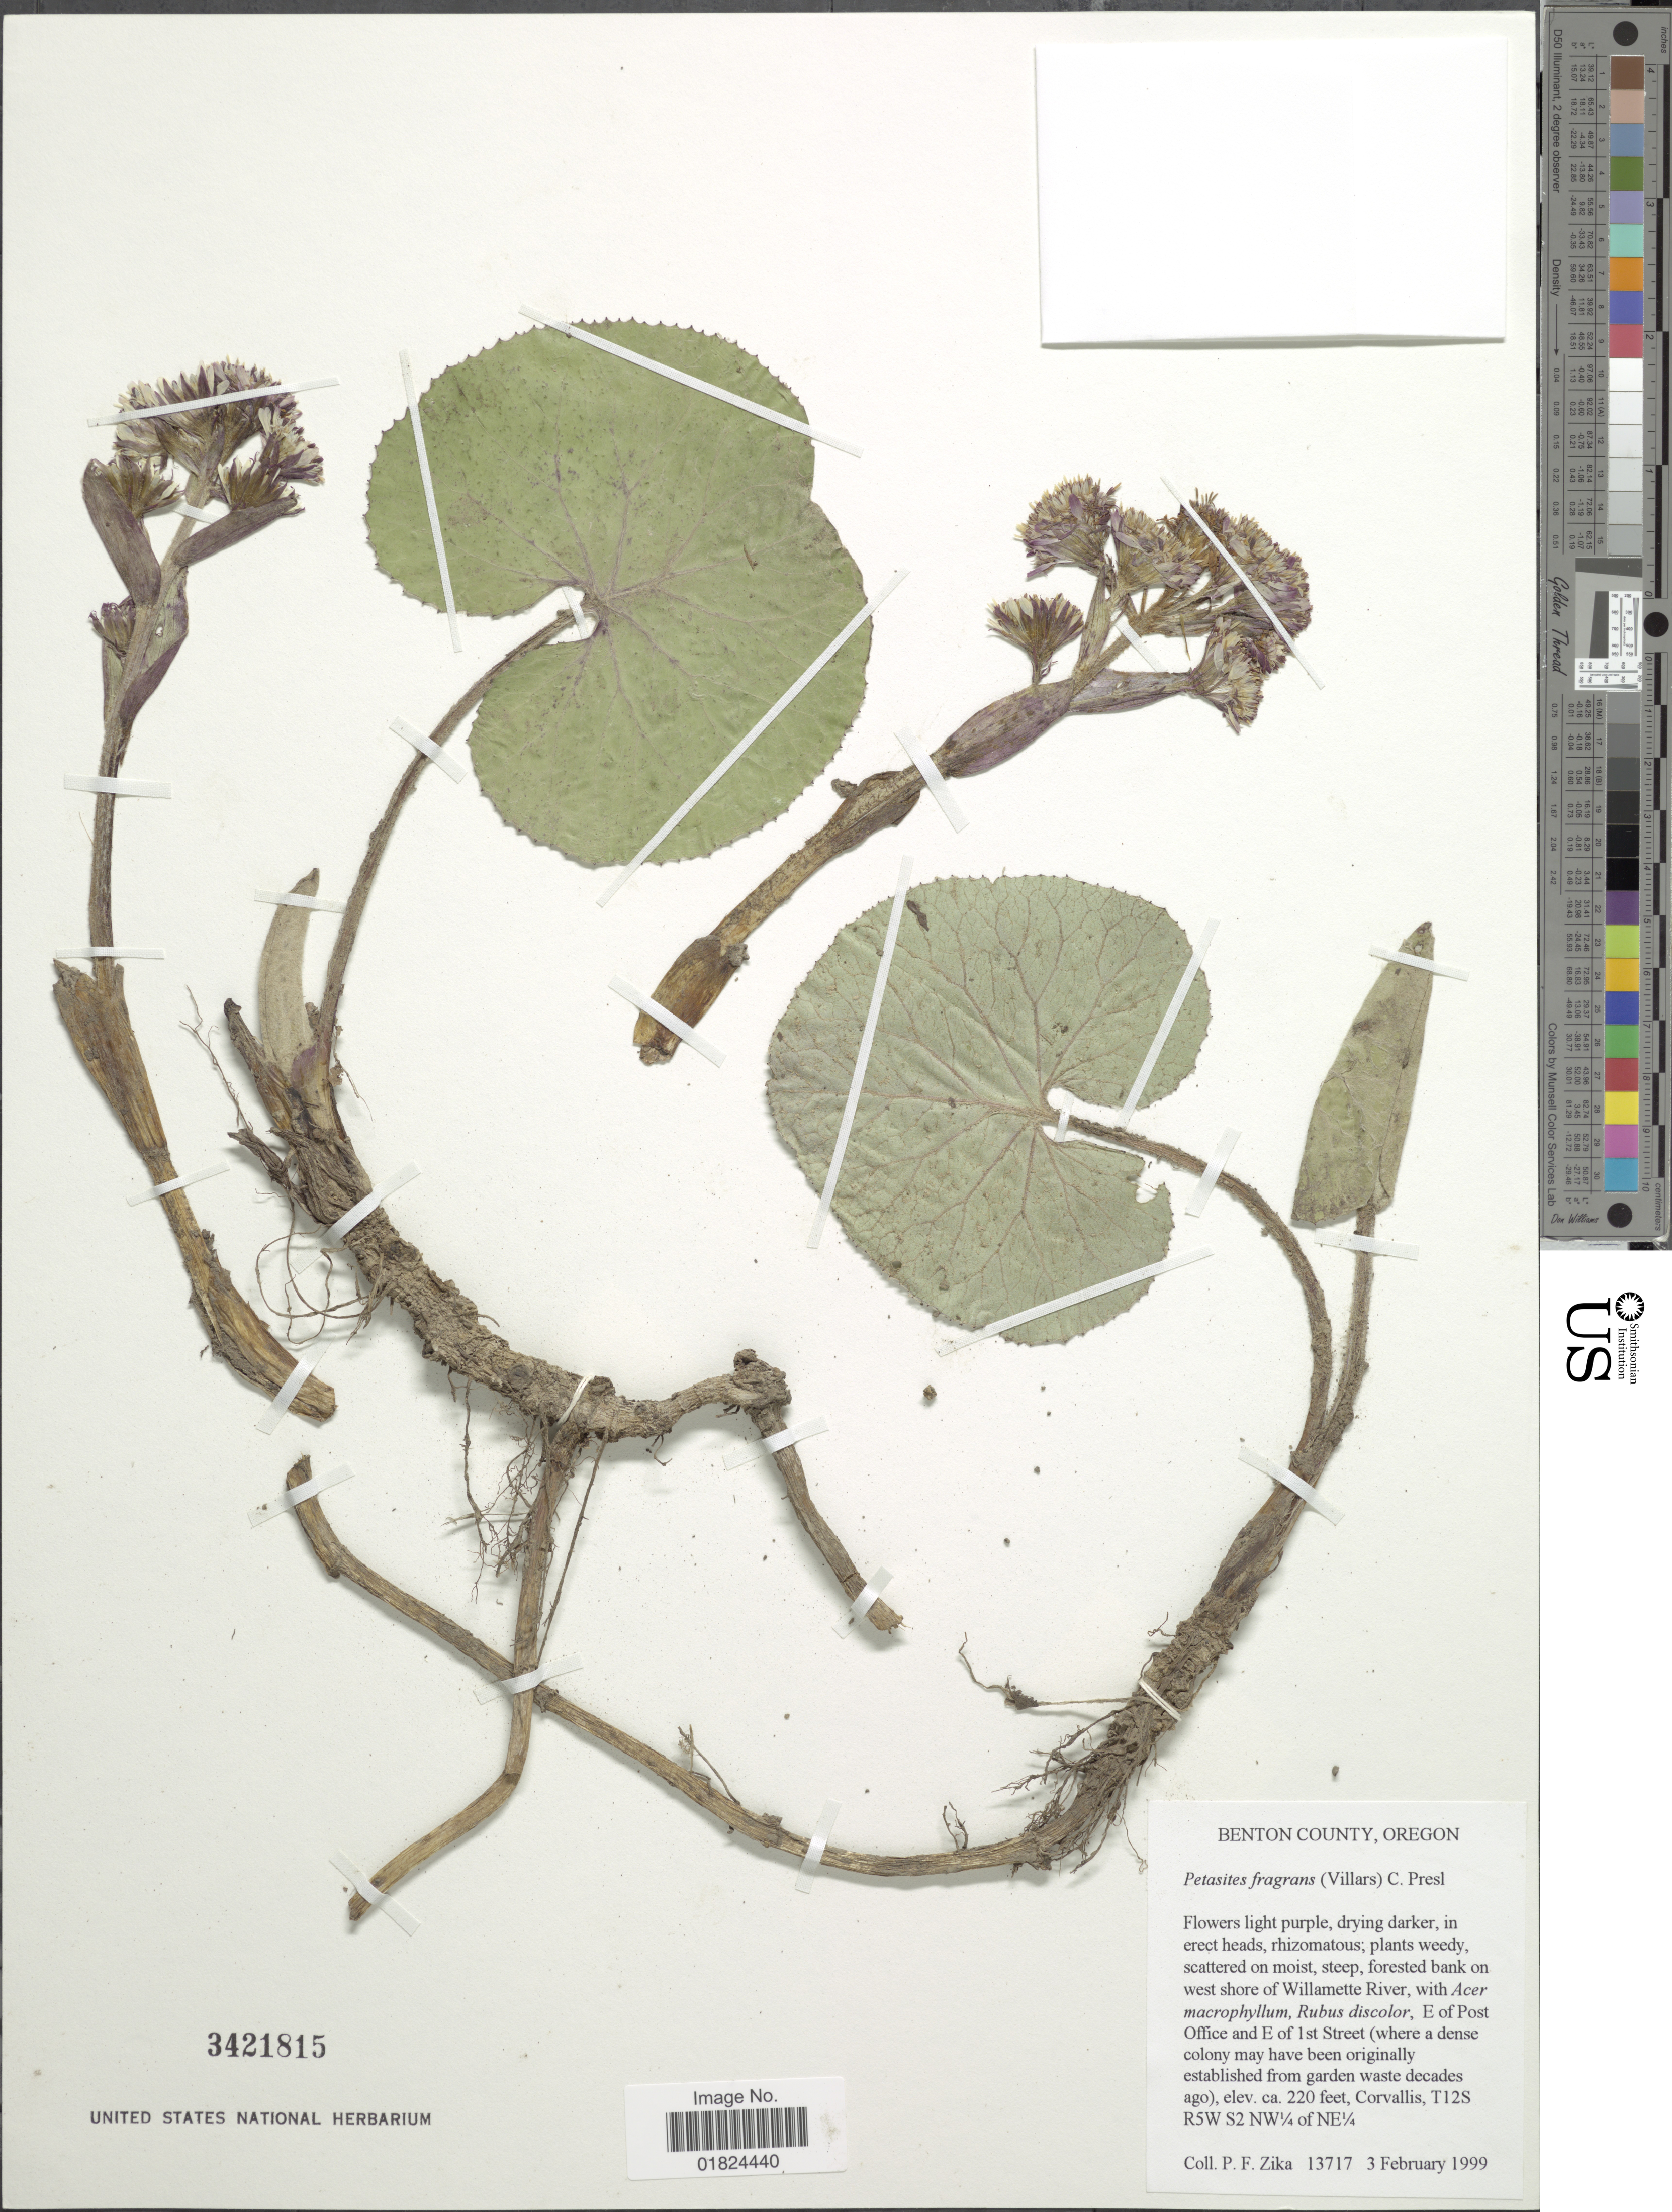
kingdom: Plantae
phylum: Tracheophyta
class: Magnoliopsida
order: Asterales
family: Asteraceae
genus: Petasites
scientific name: Petasites pyrenaicus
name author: (L.) López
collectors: P. F. Zika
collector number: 13717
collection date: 1999-02-03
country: United States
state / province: Oregon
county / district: Benton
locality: Benton County, forested bank on west shore of Willamette River, E of Post Office and E of 1st Street (where a dense colony may have been originally established from garden waste decades ago), Corvallis, T12S R5W S2 NW1/4 of NE1/4.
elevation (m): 67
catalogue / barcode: US 3421815